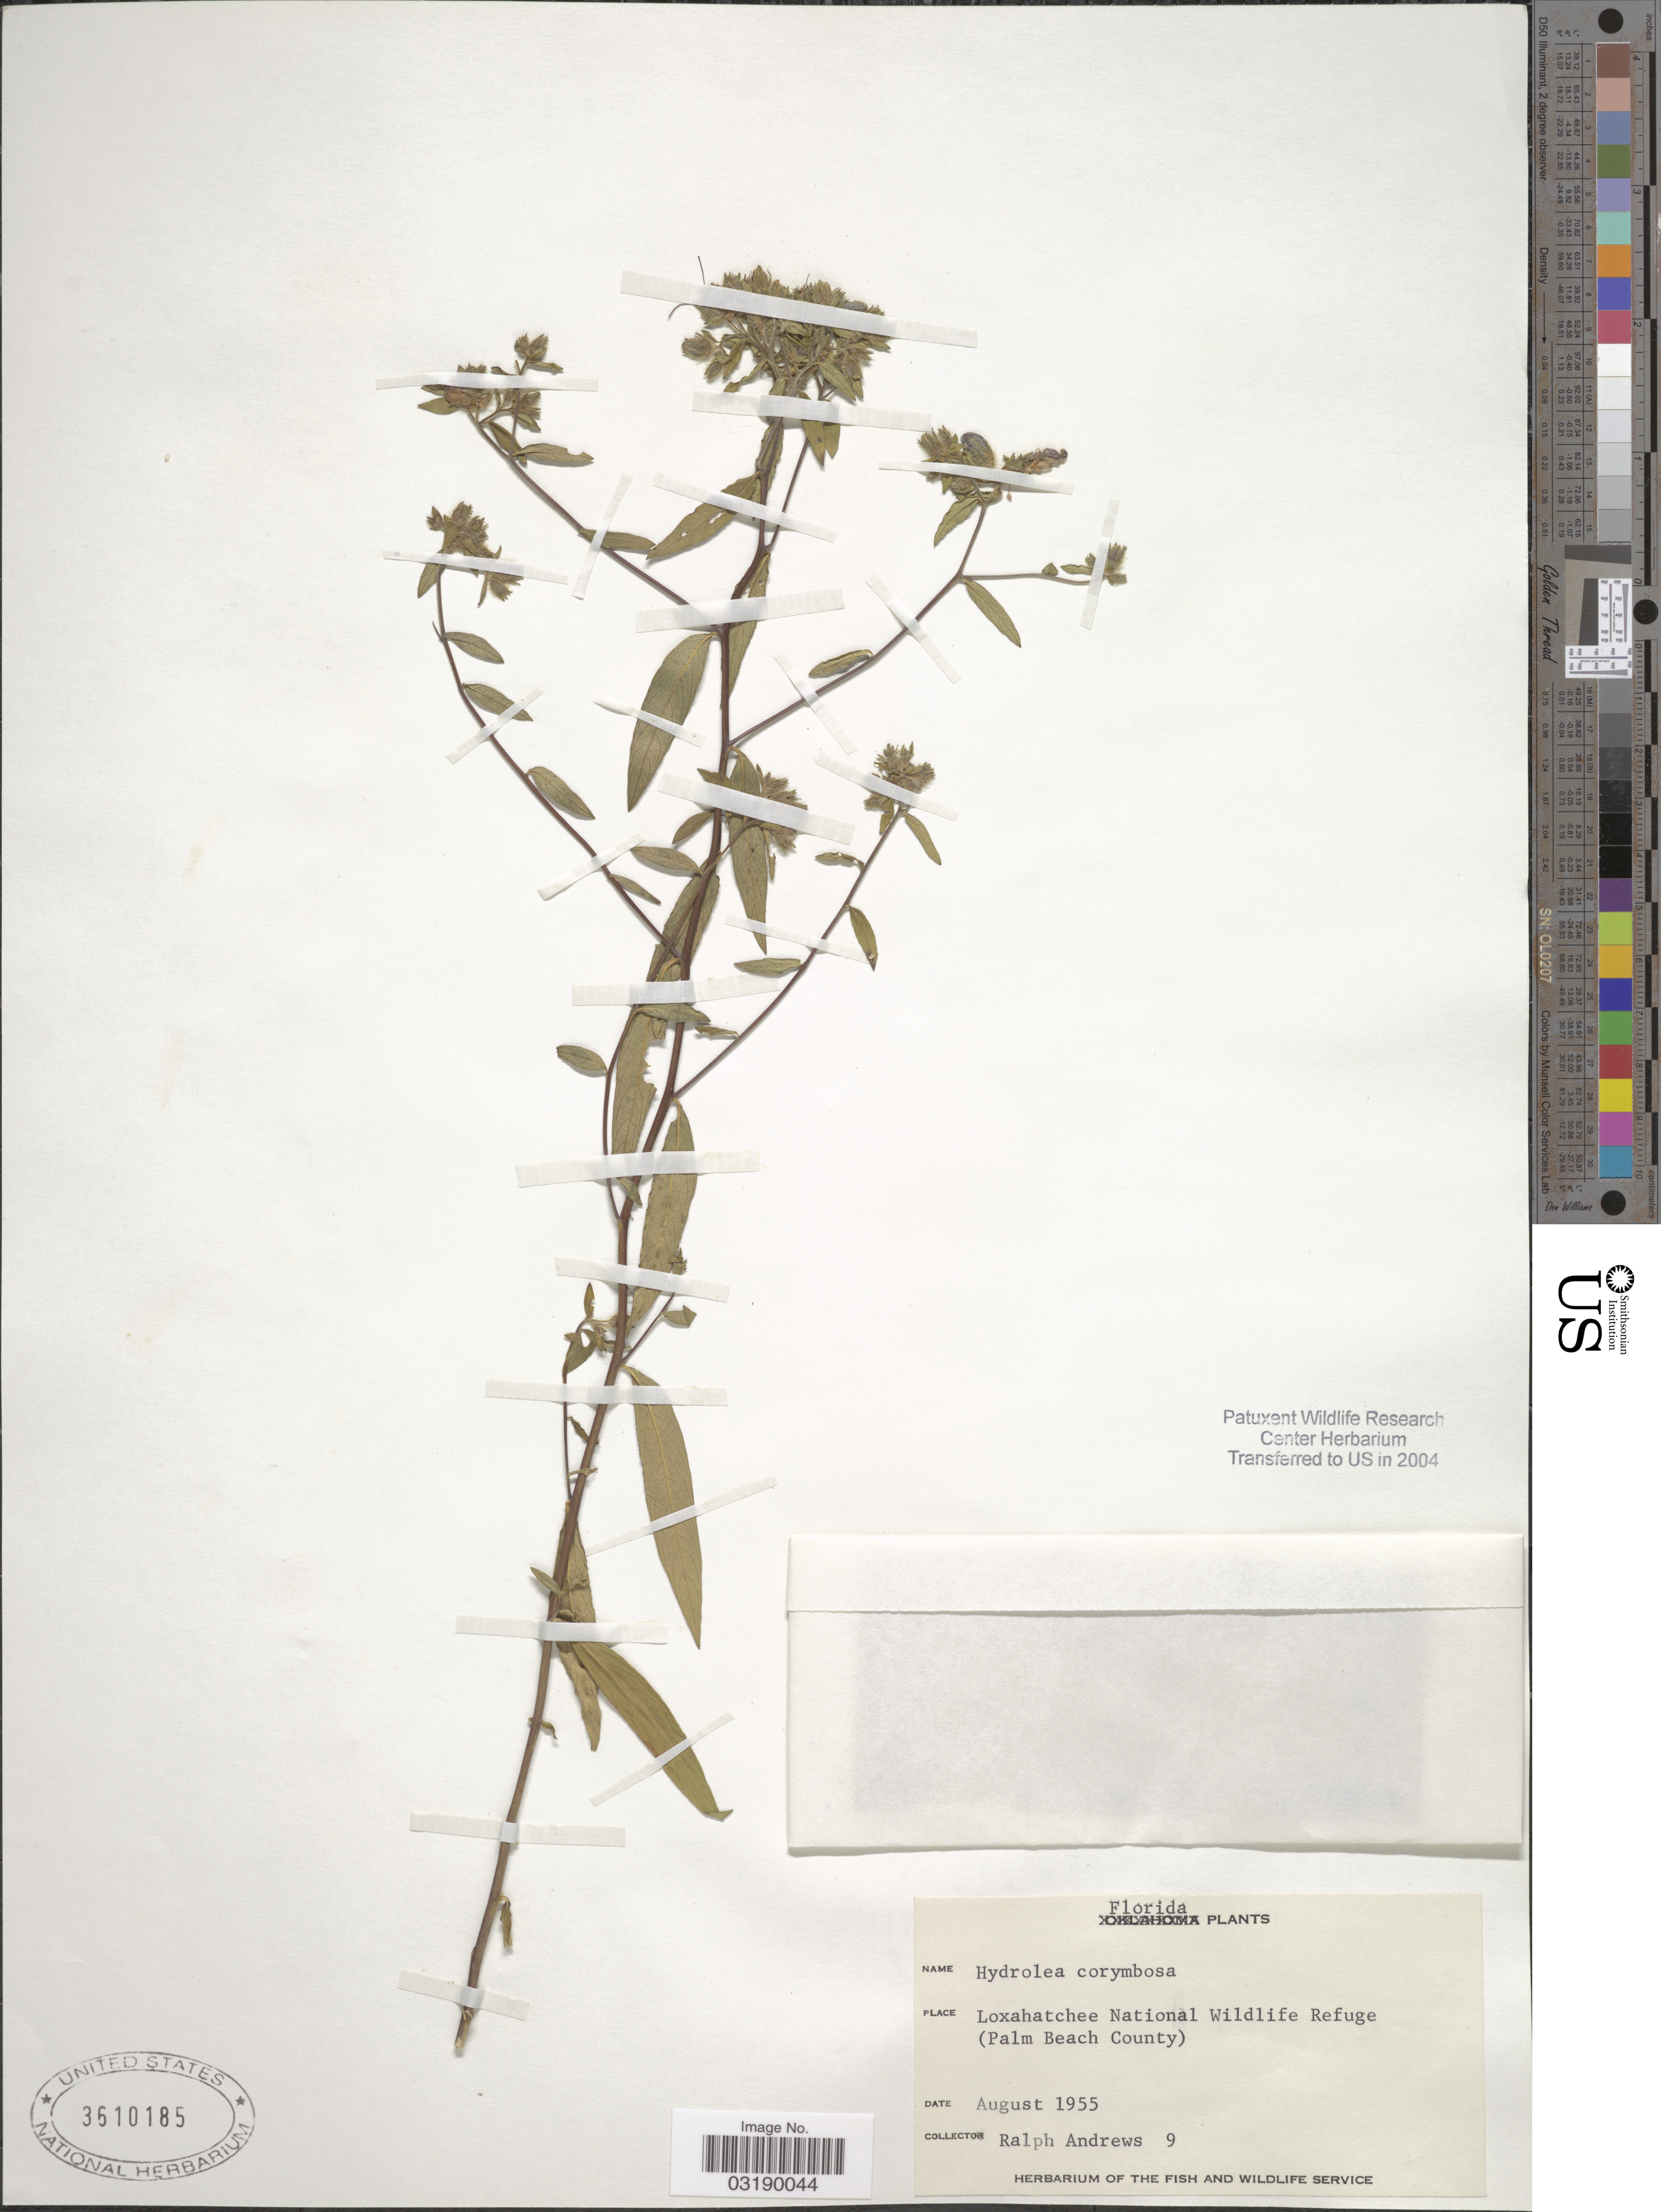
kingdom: Plantae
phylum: Tracheophyta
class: Magnoliopsida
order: Solanales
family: Hydroleaceae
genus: Hydrolea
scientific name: Hydrolea corymbosa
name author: J. Macbr. ex Elliott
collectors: R. Andrews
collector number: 9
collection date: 1955-08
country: United States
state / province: Florida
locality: Loxahatchee National Wildlife Refuge (Palm Beach County).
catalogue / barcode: US 3610185